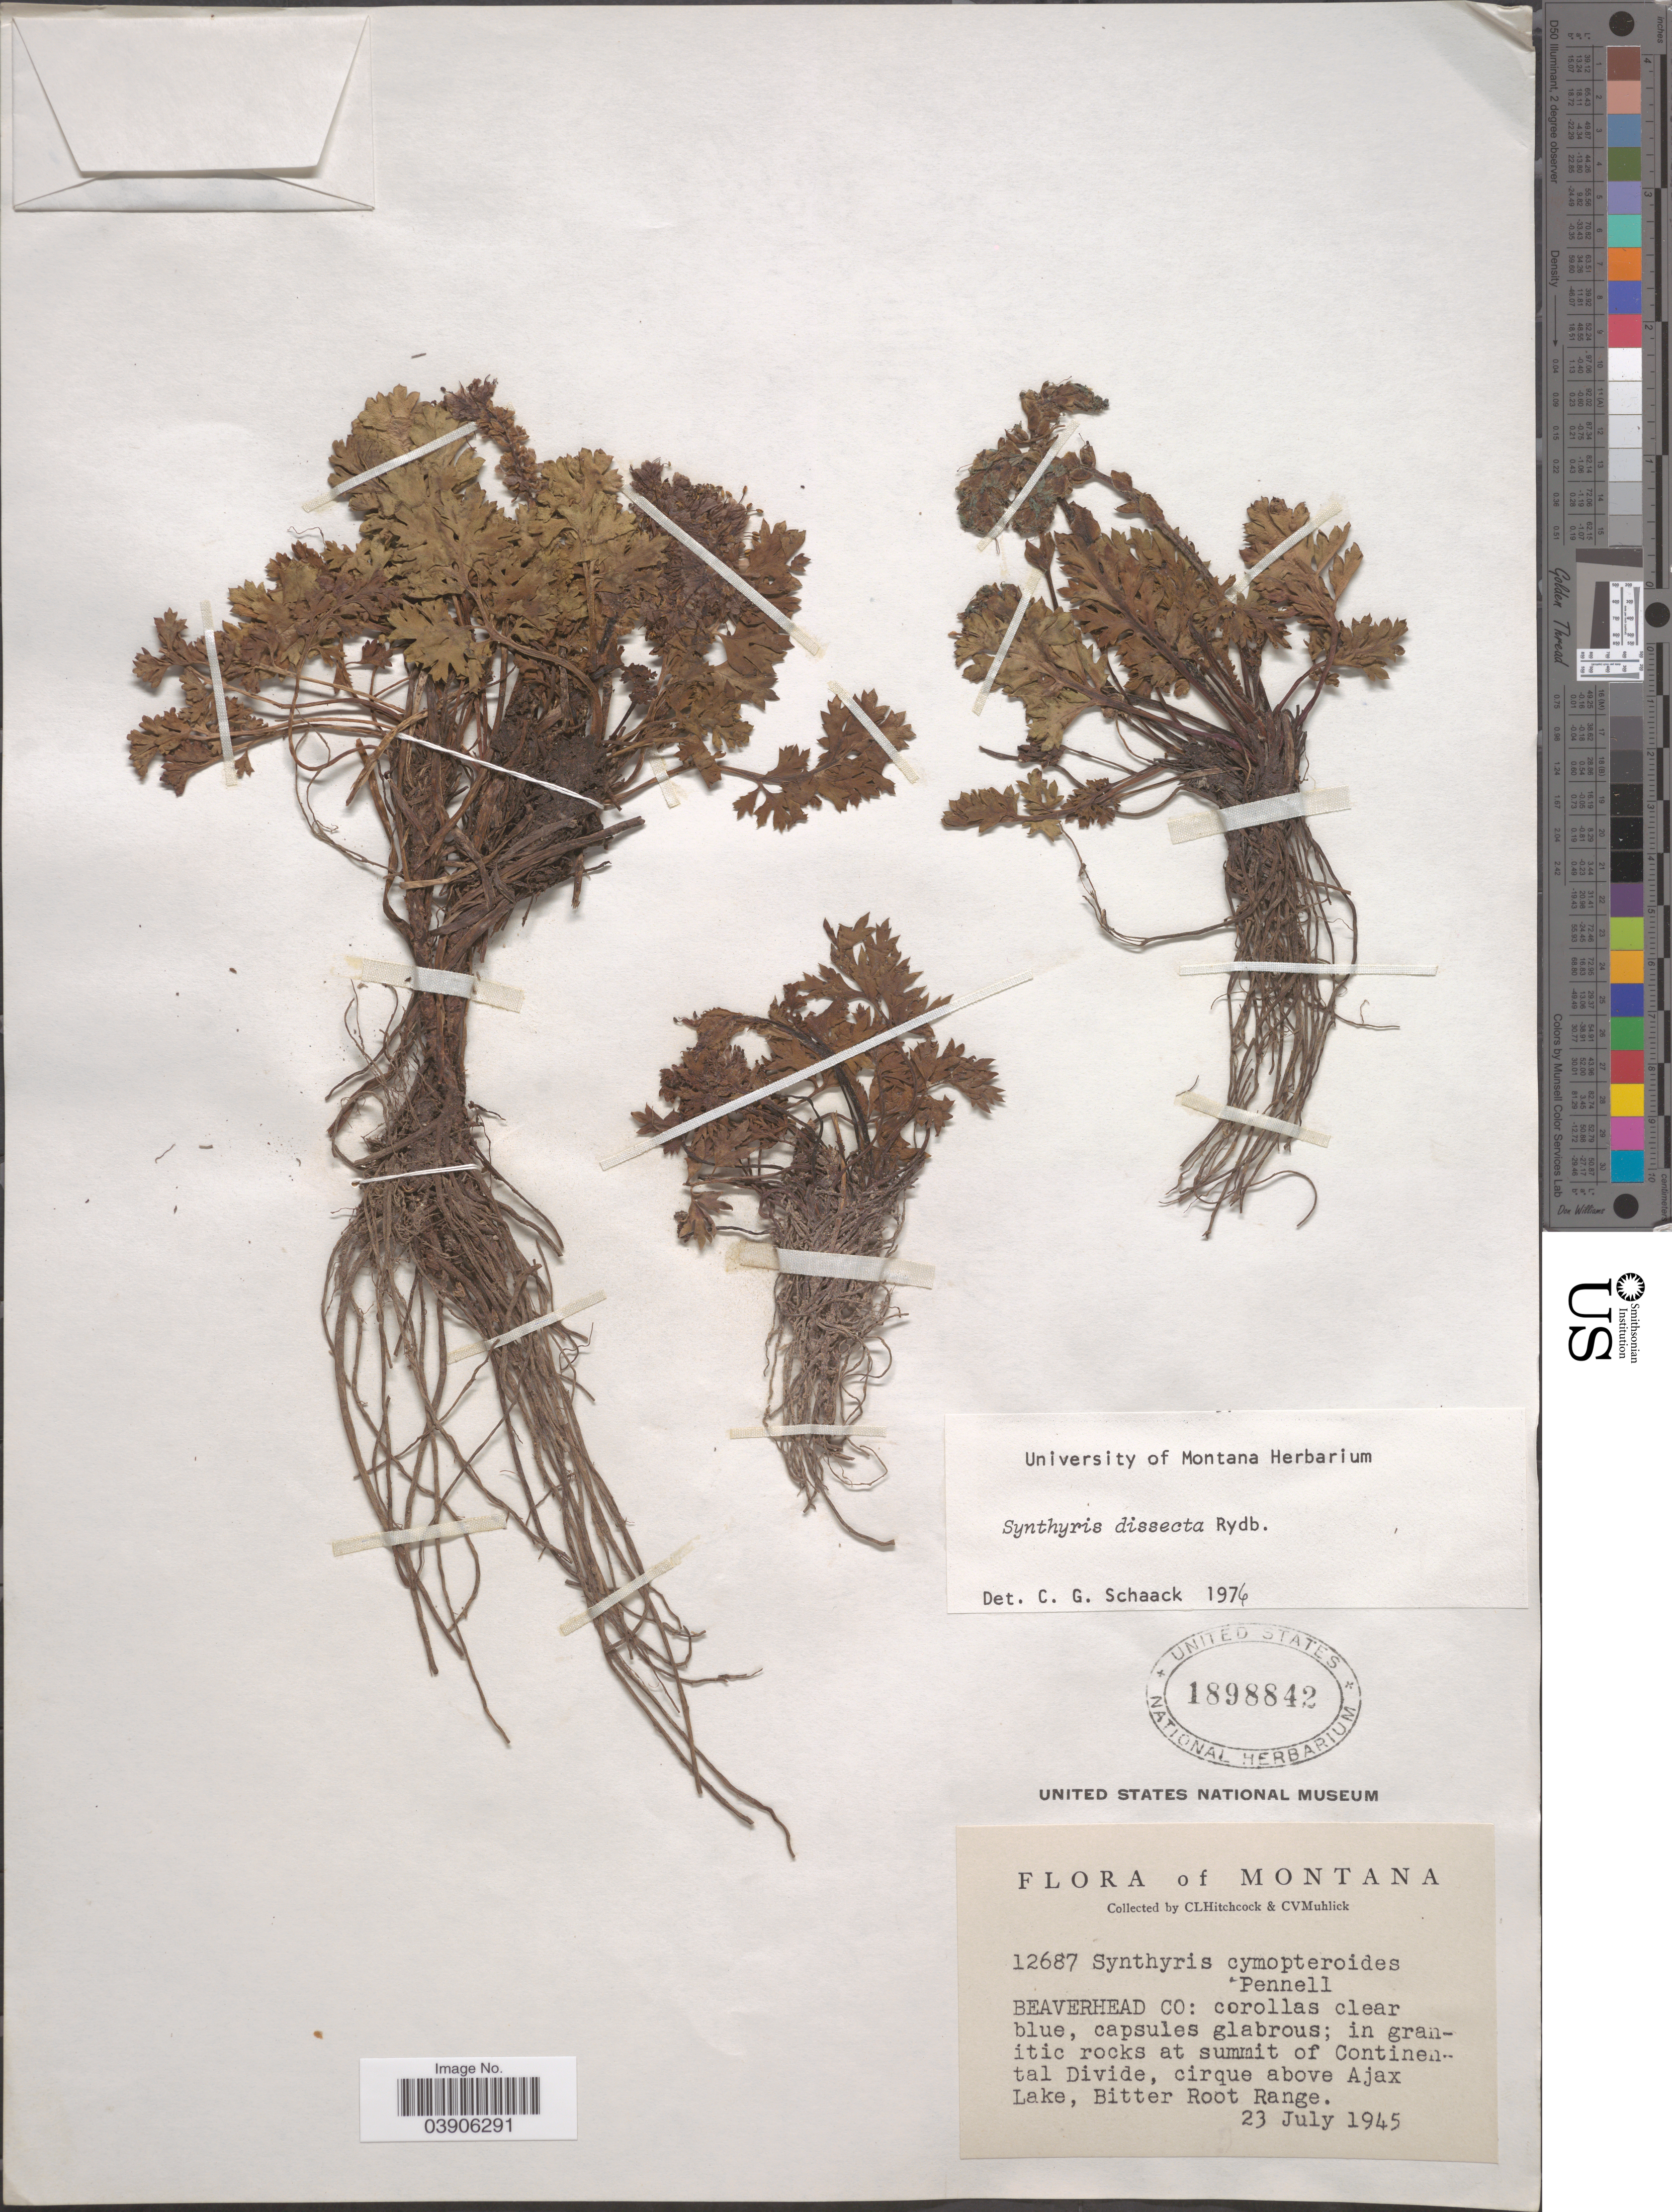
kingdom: Plantae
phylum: Tracheophyta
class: Magnoliopsida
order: Lamiales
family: Plantaginaceae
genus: Synthyris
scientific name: Synthyris dissecta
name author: Rydb.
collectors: C. L. Hitchcock & C. V. Muhlick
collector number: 12687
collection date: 1945-07-23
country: United States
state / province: Montana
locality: Beaverhead Co: in granitic rocks at summit of Continental Divide, cirque above Ajax Lake, Bitter Root Range.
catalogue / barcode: US 1898842